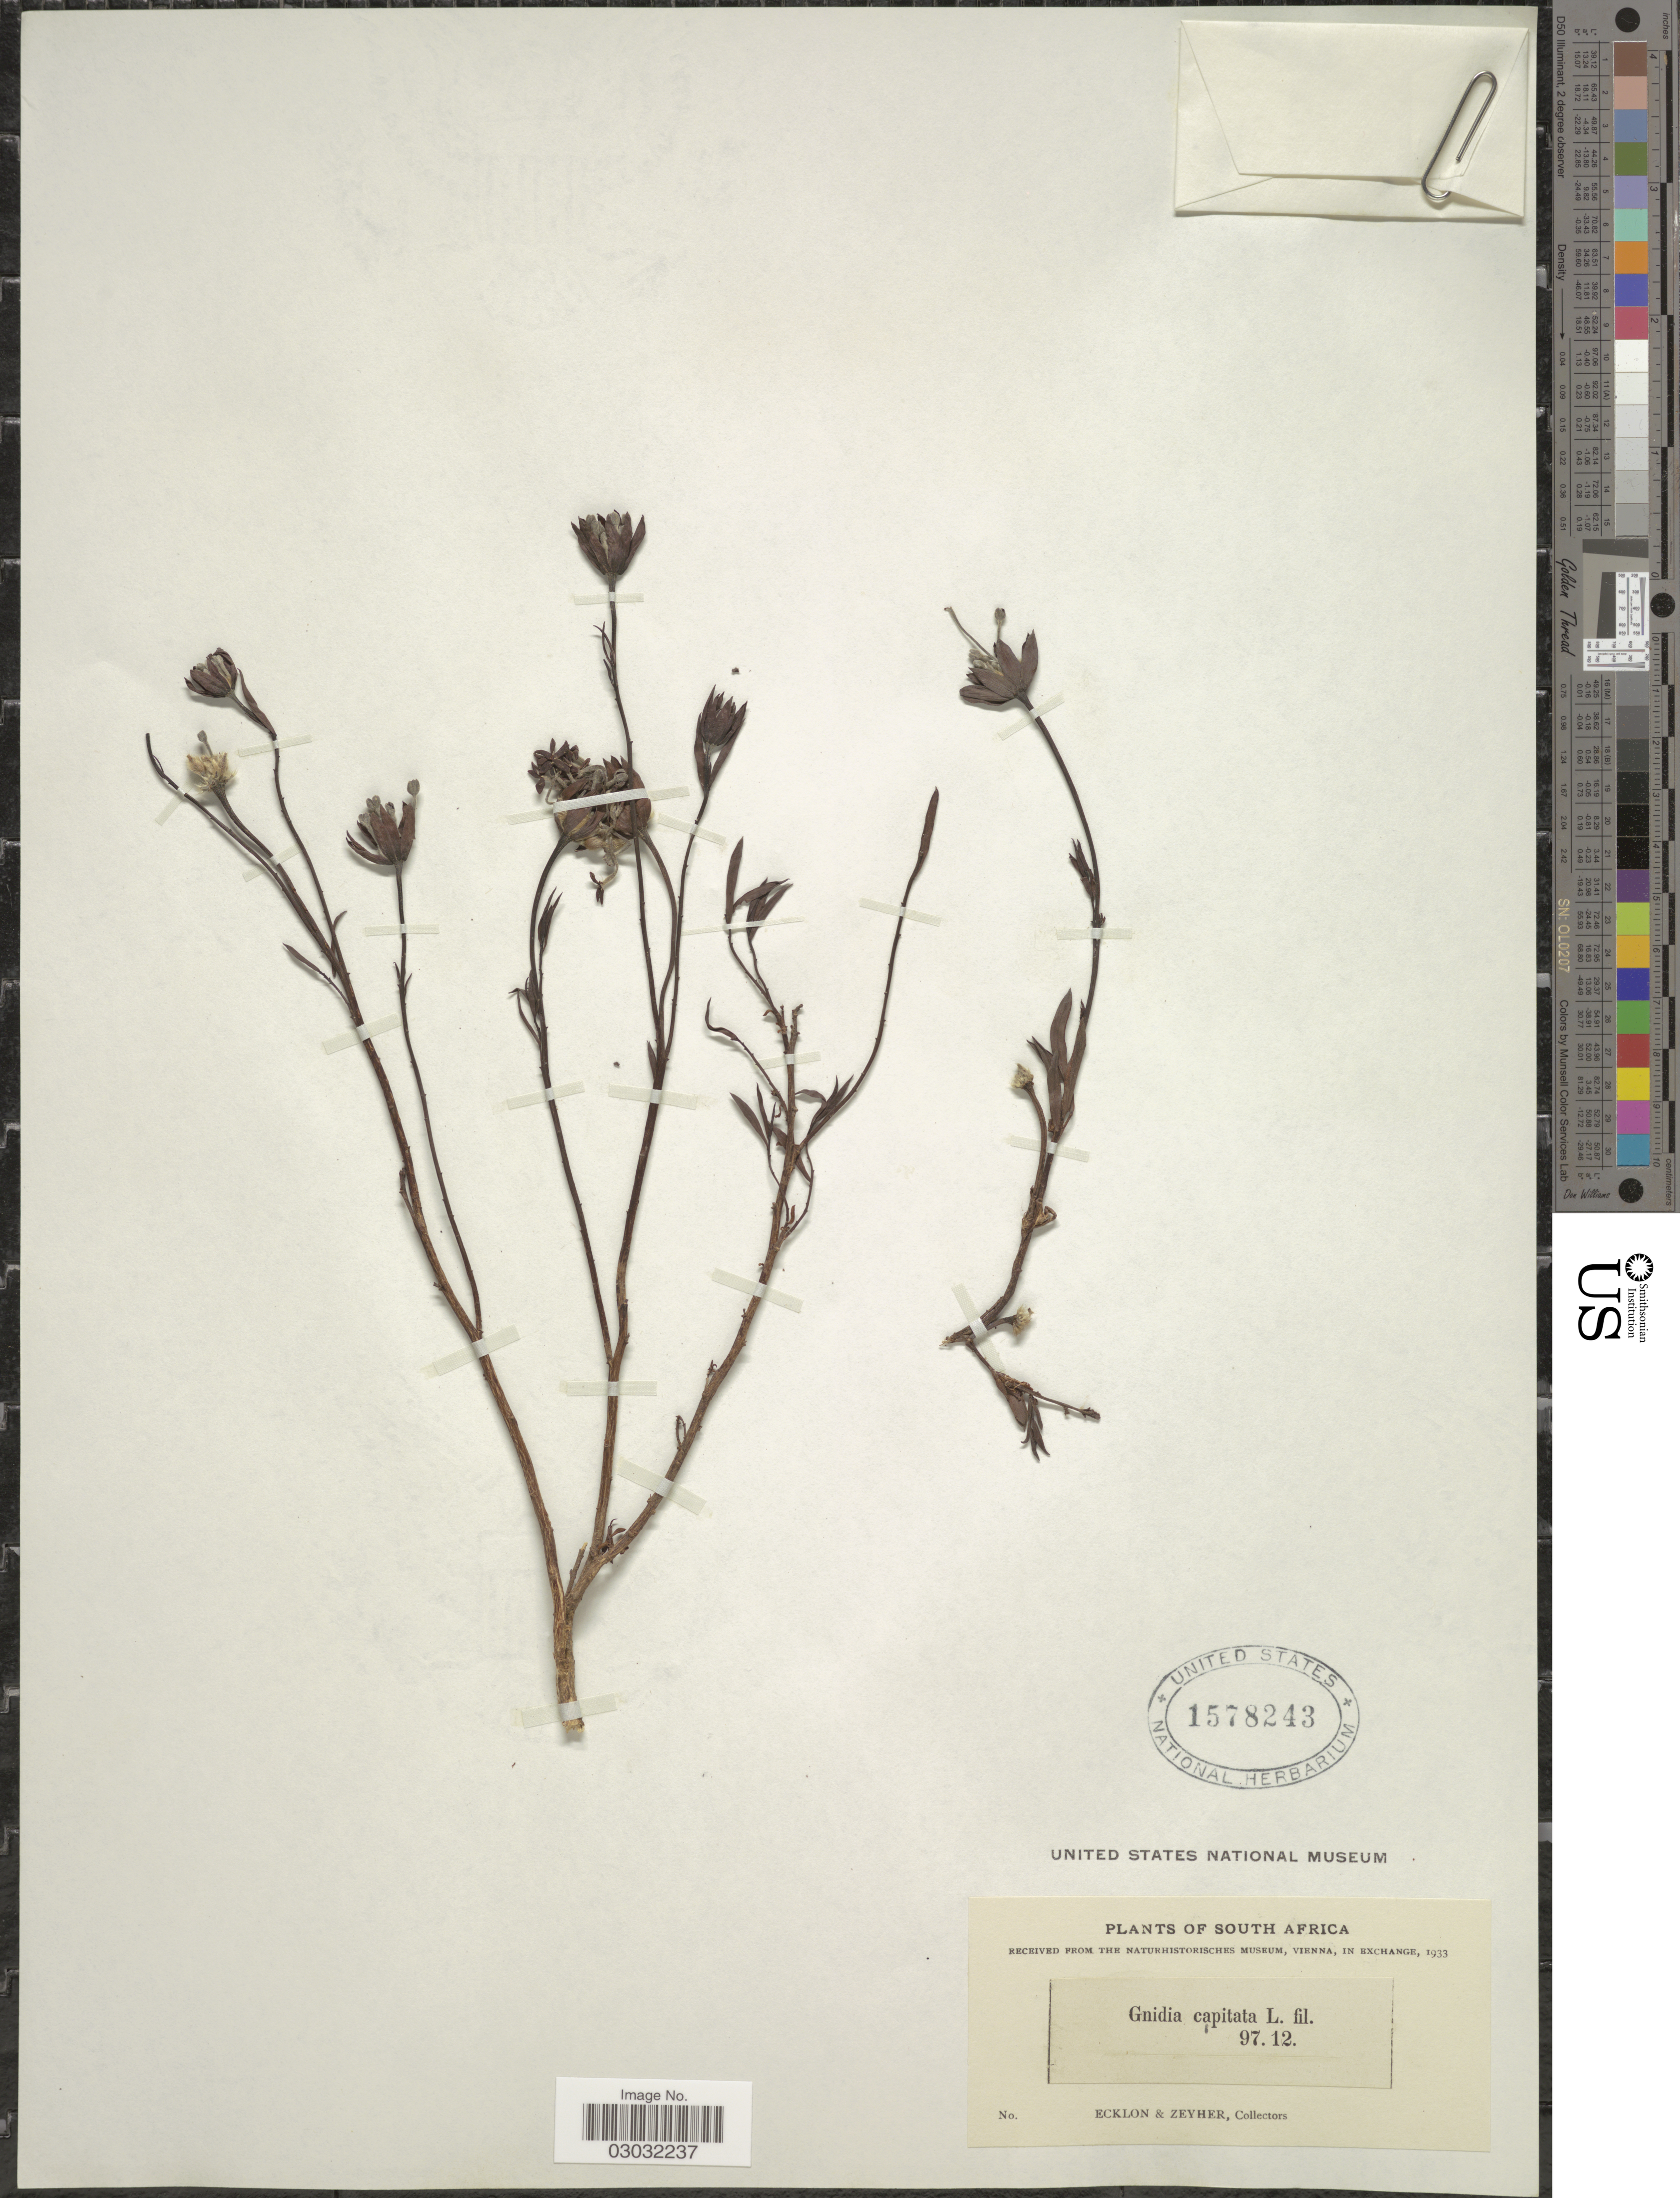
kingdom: Plantae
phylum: Tracheophyta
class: Magnoliopsida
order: Malvales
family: Thymelaeaceae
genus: Lasiosiphon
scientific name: Lasiosiphon capitatus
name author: (L. f.) Burtt Davy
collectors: -. Ecklon & -. Zeyher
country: South Africa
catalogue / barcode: US 1578243